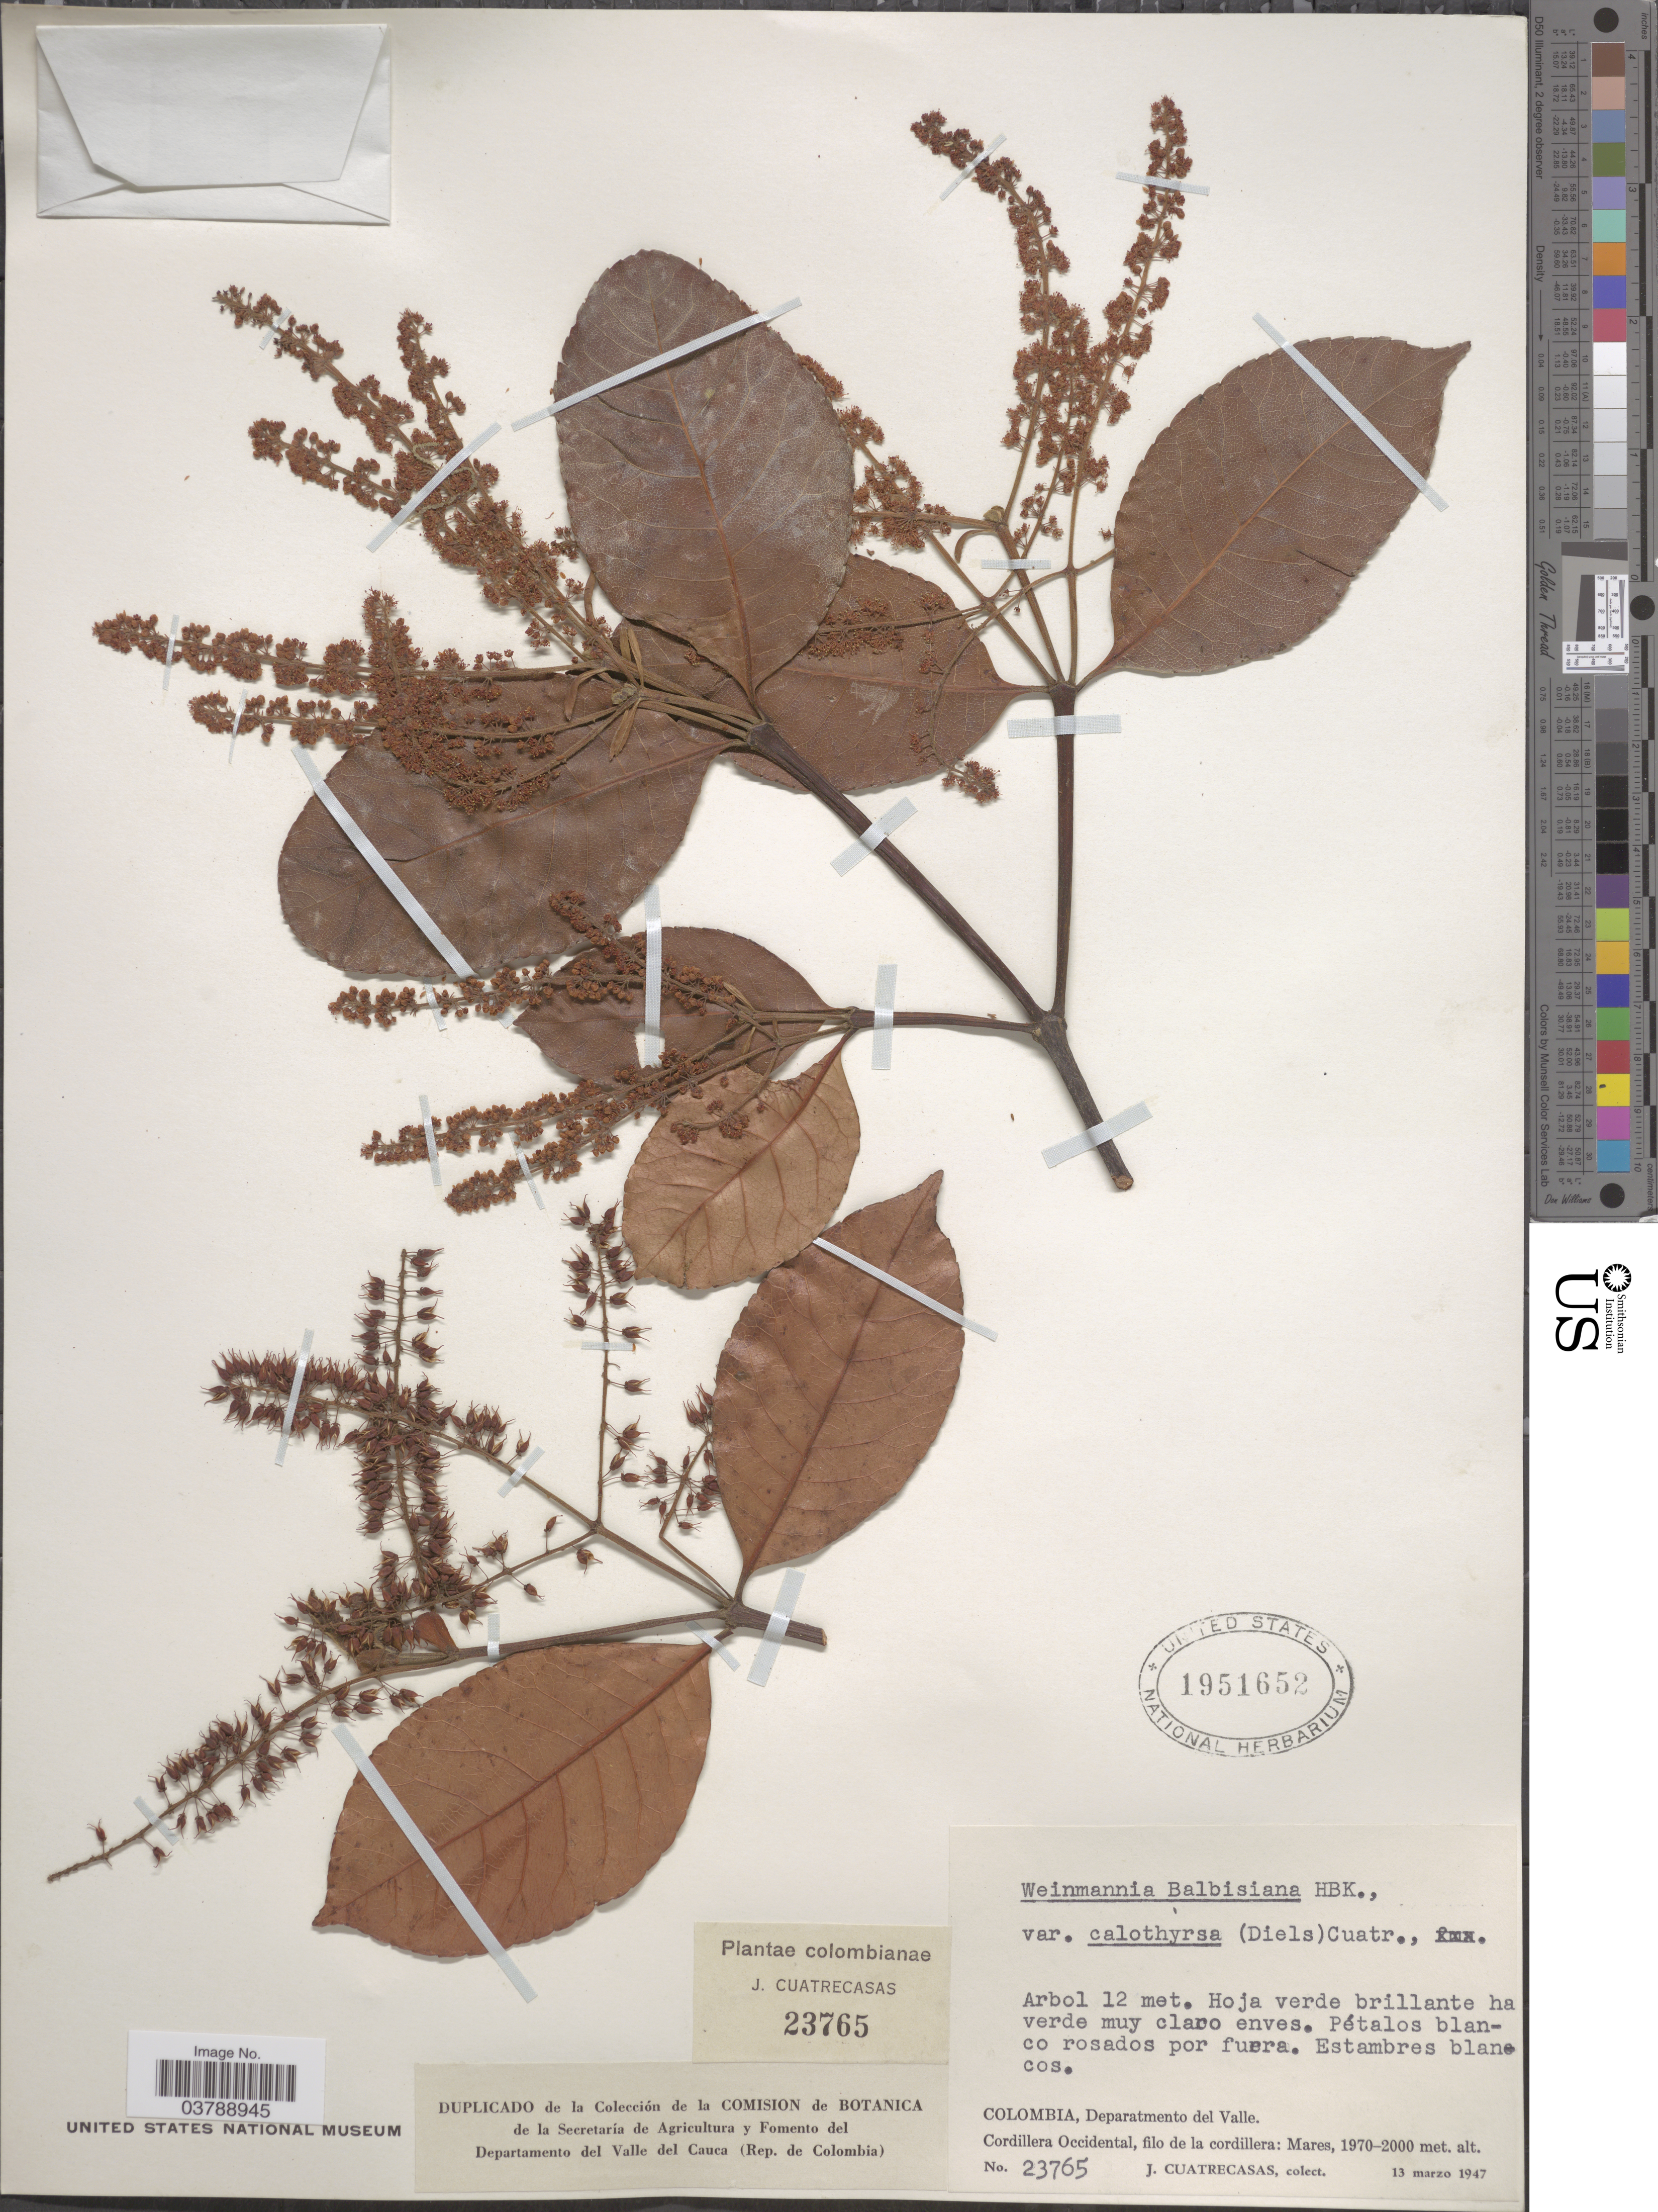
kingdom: Plantae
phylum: Tracheophyta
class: Magnoliopsida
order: Oxalidales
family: Cunoniaceae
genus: Weinmannia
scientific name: Weinmannia calothyrsa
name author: Diels in Urb.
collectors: J. Cuatrecasas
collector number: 23765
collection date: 1947-03-13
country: Colombia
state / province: Valle del Cauca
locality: Departamento del Valle. Cordillera Occidental, filo de la cordillera.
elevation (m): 1970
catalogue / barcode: US 1951652